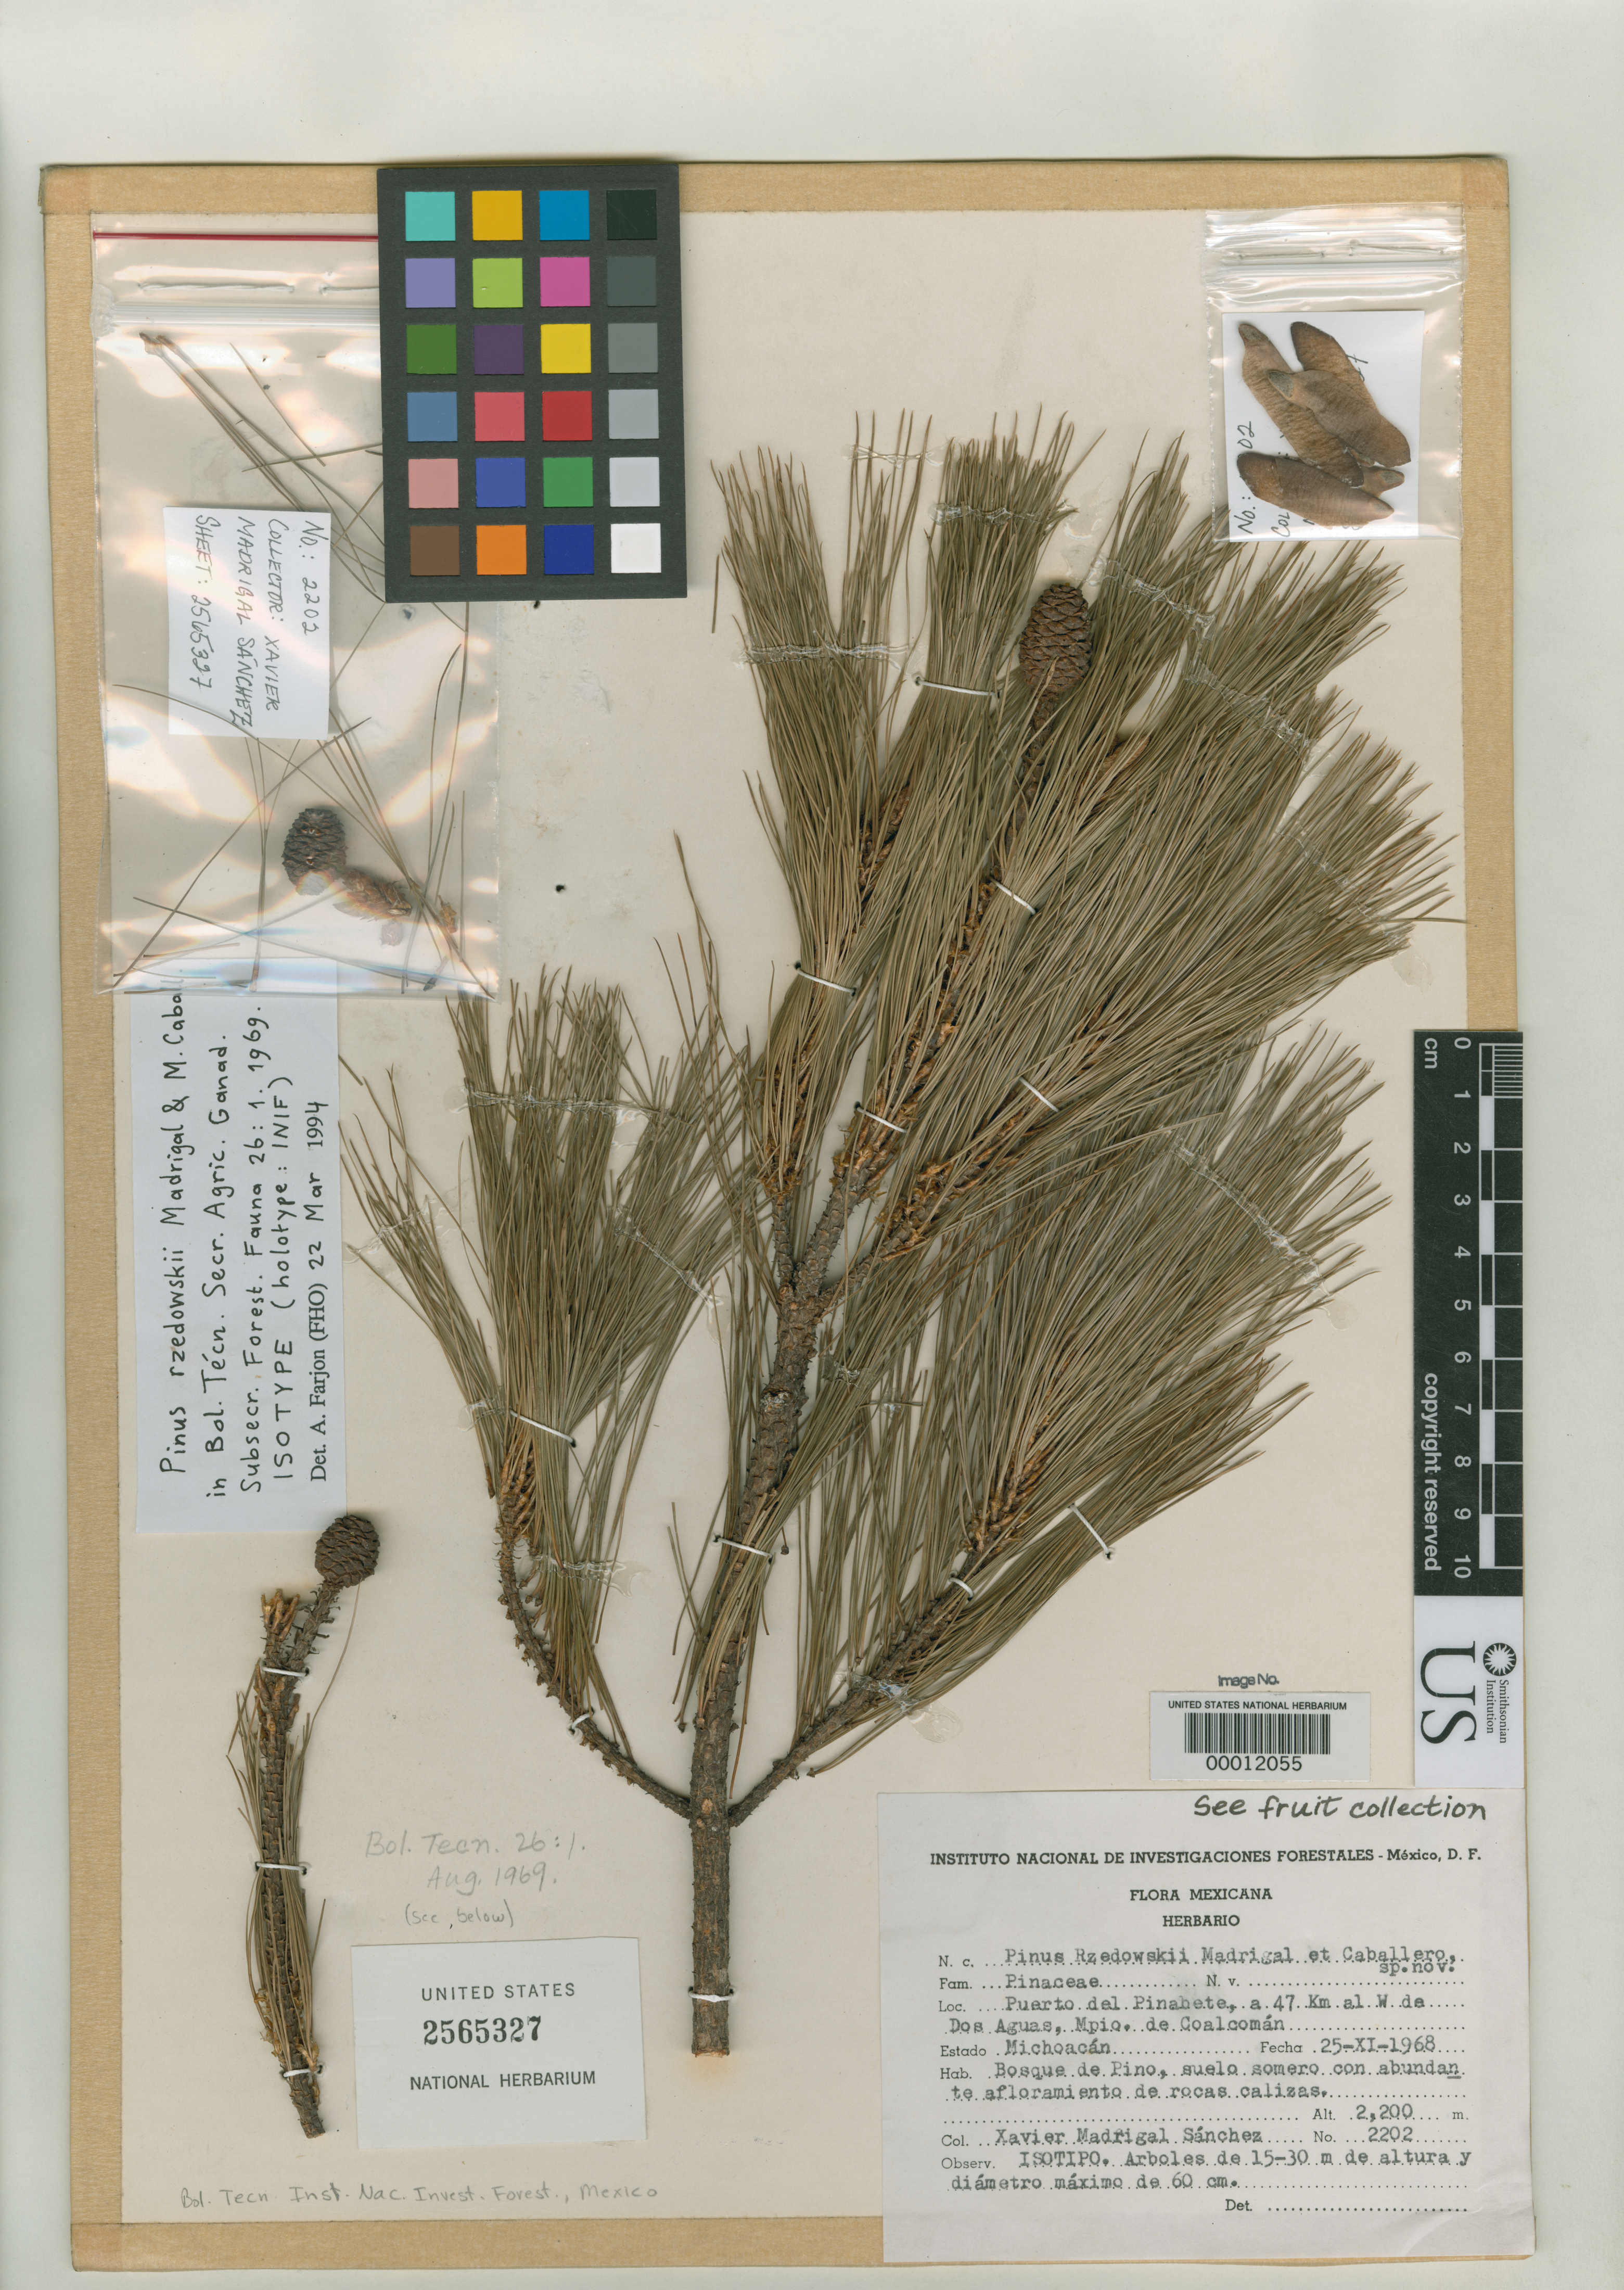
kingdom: Plantae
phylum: Tracheophyta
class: Pinopsida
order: Pinales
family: Pinaceae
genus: Pinus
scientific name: Pinus rzedowskii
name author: Madrigal & Caballero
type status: Isotype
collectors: X. Madrigal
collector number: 2202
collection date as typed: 25 Nov 1968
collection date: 1968-11-25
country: Mexico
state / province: Michoacán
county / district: Coalcoman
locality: Km 47 W of dos Aguas, Puerto del Pinabete.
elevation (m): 2200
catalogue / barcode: US 2565327